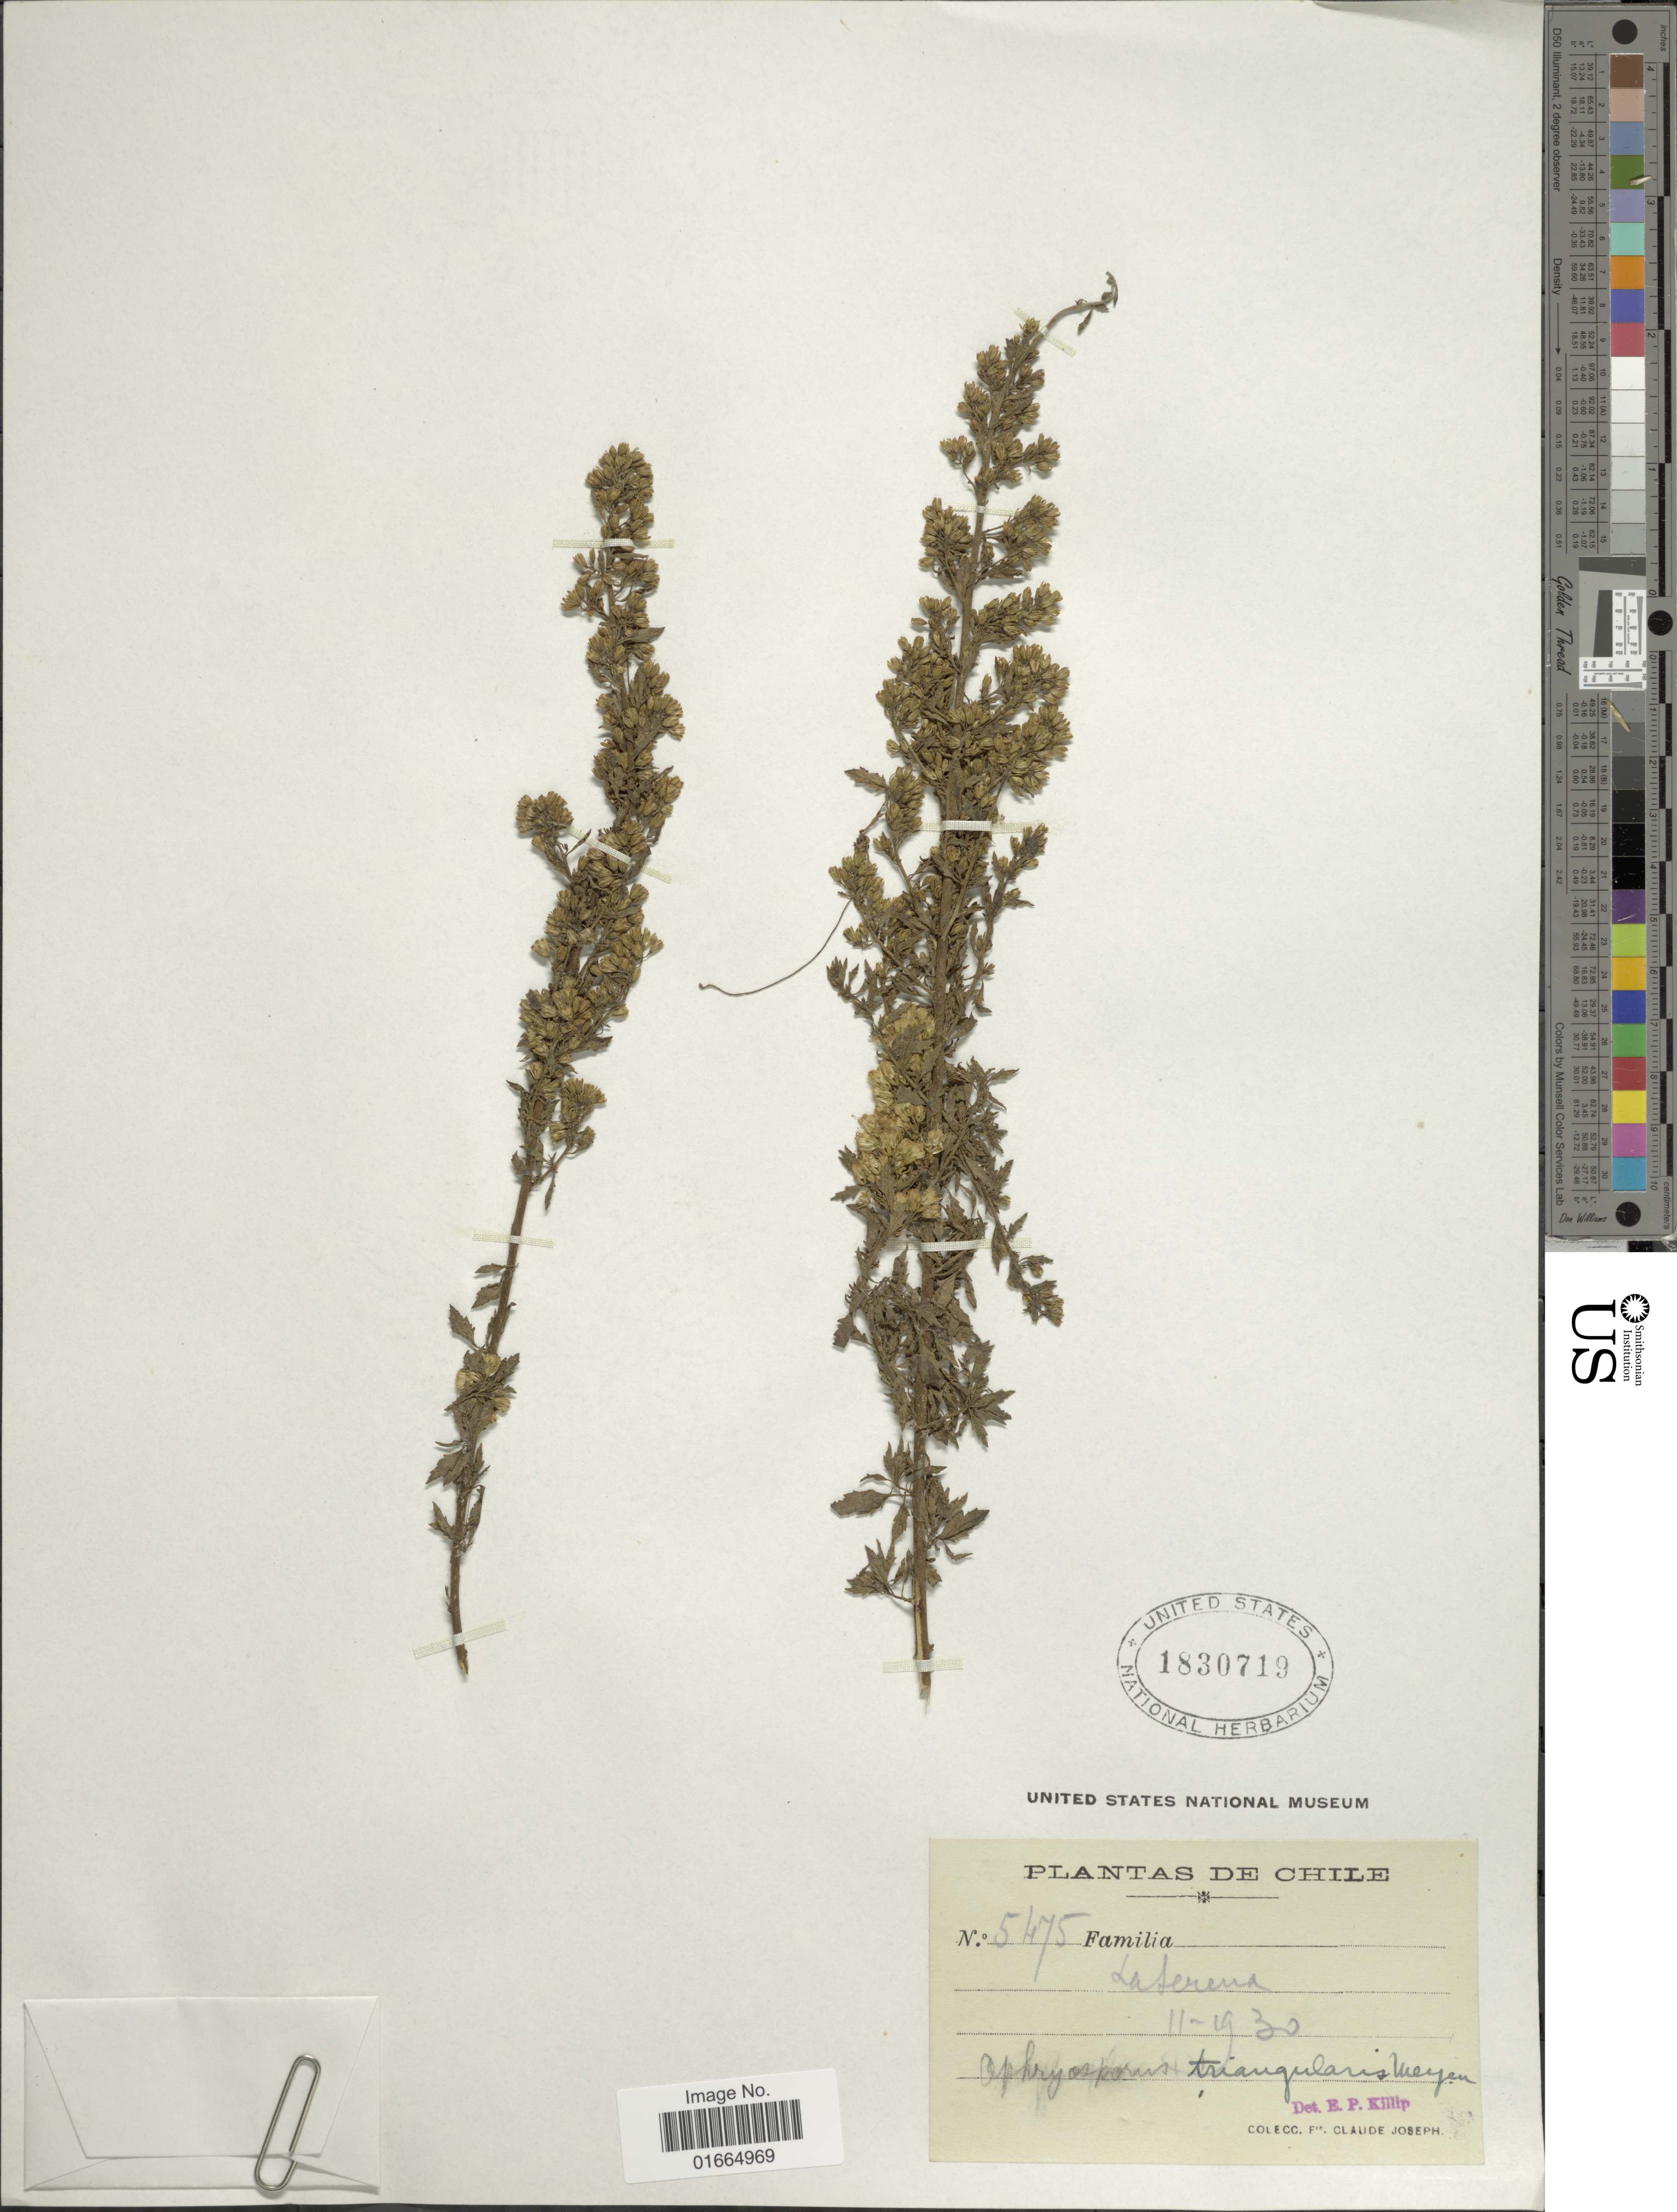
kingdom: Plantae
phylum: Tracheophyta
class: Magnoliopsida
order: Asterales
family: Asteraceae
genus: Ophryosporus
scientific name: Ophryosporus triangularis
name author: Meyen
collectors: Bro. Claude-Joseph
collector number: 5475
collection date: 1930-02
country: Chile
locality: La Serena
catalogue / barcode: US 1830719